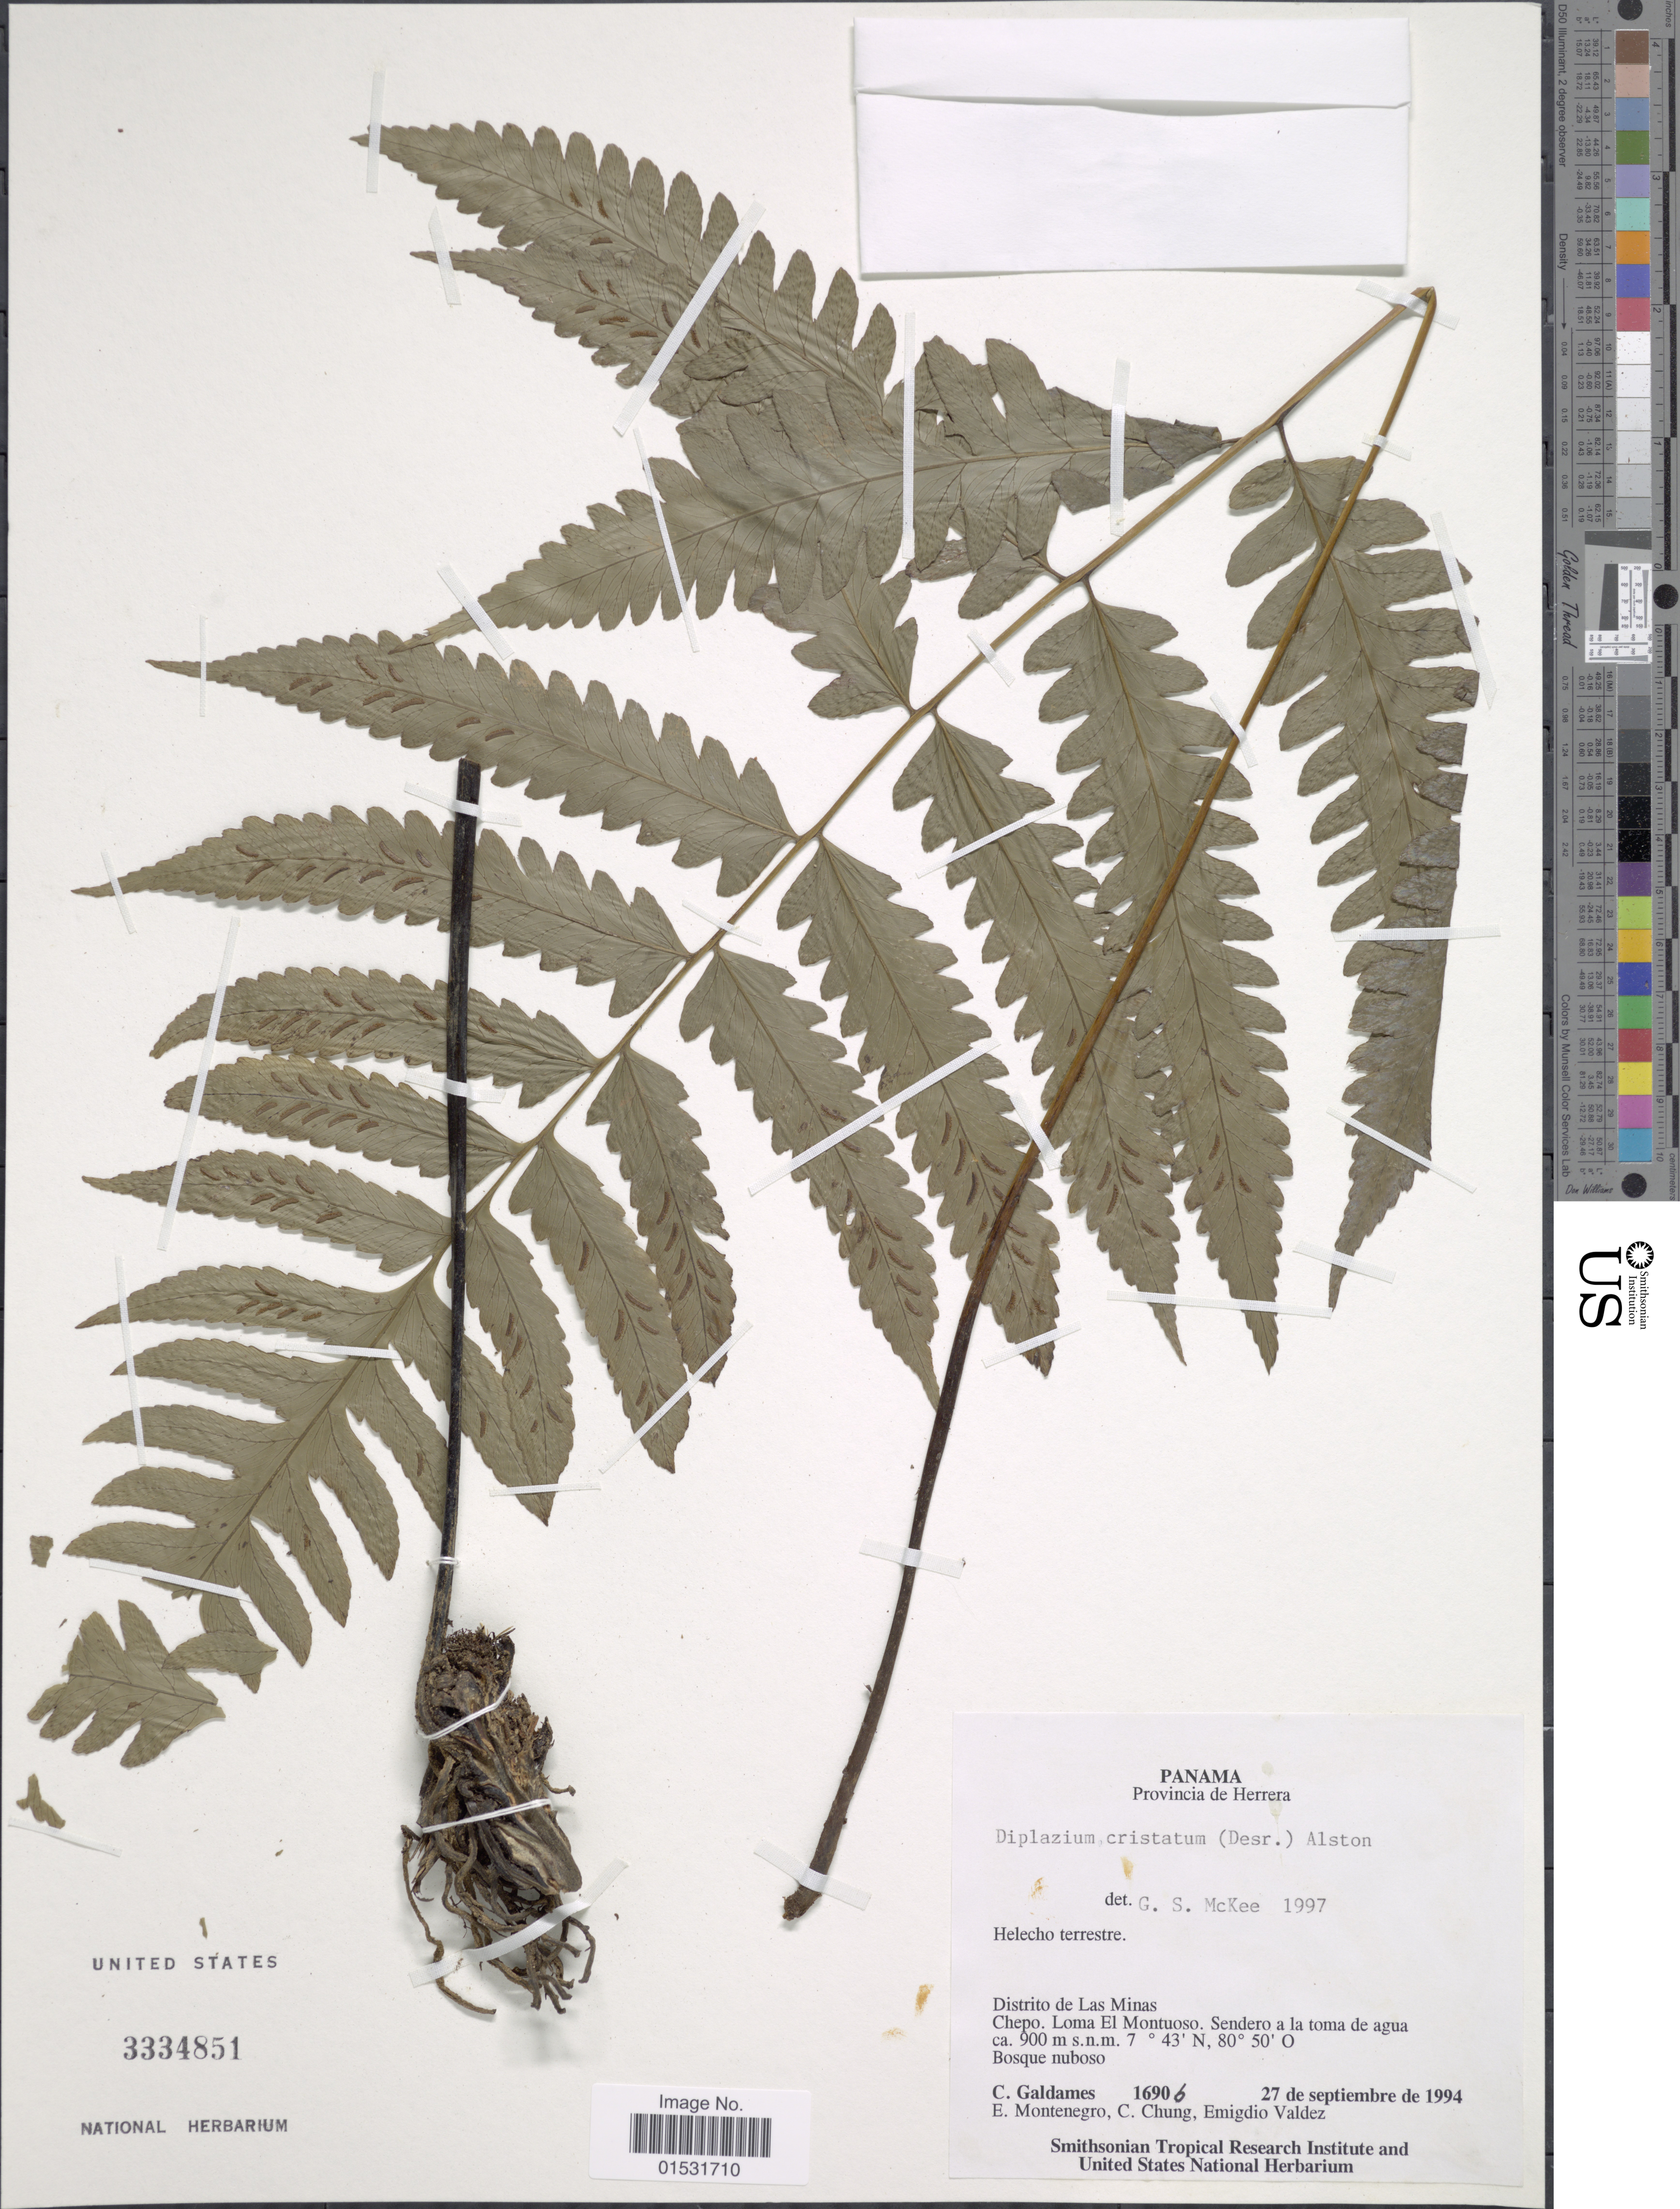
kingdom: Plantae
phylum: Tracheophyta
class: Polypodiopsida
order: Polypodiales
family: Athyriaceae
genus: Diplazium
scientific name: Diplazium cristatum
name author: (Desr.) Alston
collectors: C. Galdames, E. Montenegro, C. Chung & E. Valdez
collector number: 16906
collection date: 1994-09-27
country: Panama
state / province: Herrera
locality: Distrito de Las Minas. Chepo. Loma El Montuoso. Sendero a la toma de agua.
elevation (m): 900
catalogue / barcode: US 3334851